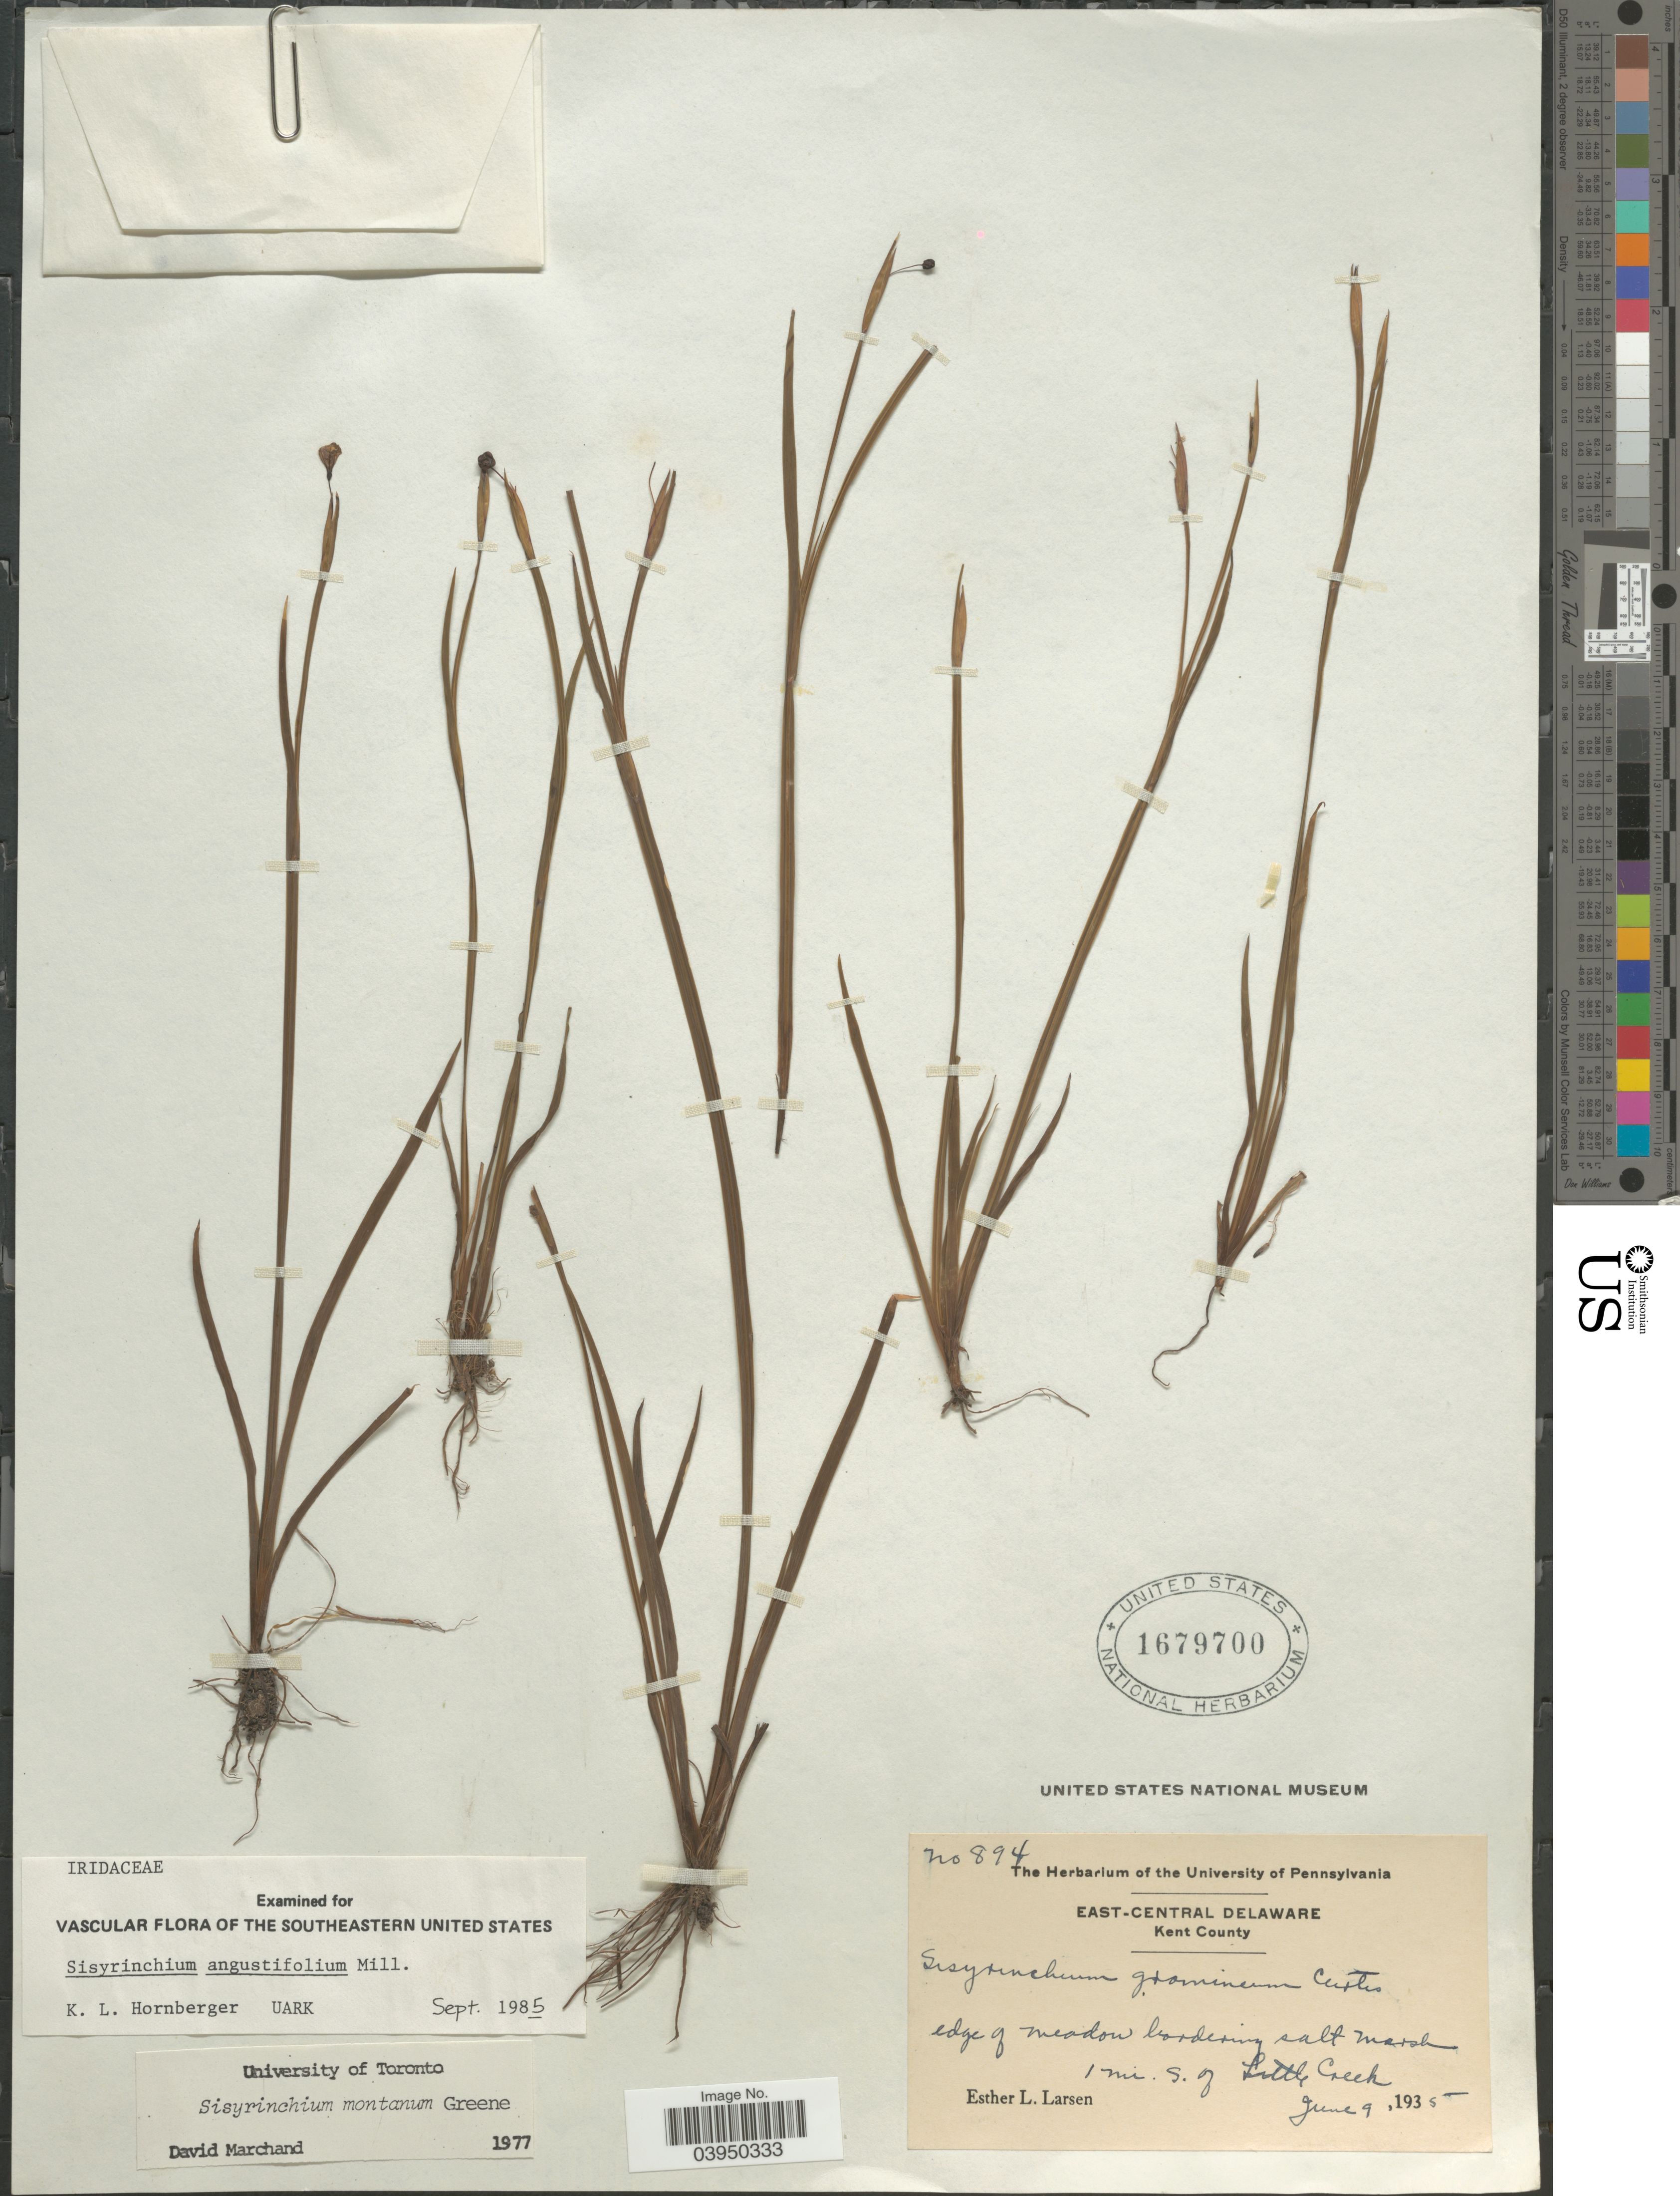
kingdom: Plantae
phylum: Tracheophyta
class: Liliopsida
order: Asparagales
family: Iridaceae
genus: Sisyrinchium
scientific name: Sisyrinchium angustifolium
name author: Mill.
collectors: E. Larsen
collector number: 894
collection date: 1935-06-09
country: United States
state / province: Delaware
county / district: Kent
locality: East-Central Delaware. Kent County. 1 mi. S. of Little Creek.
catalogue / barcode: US 1679700